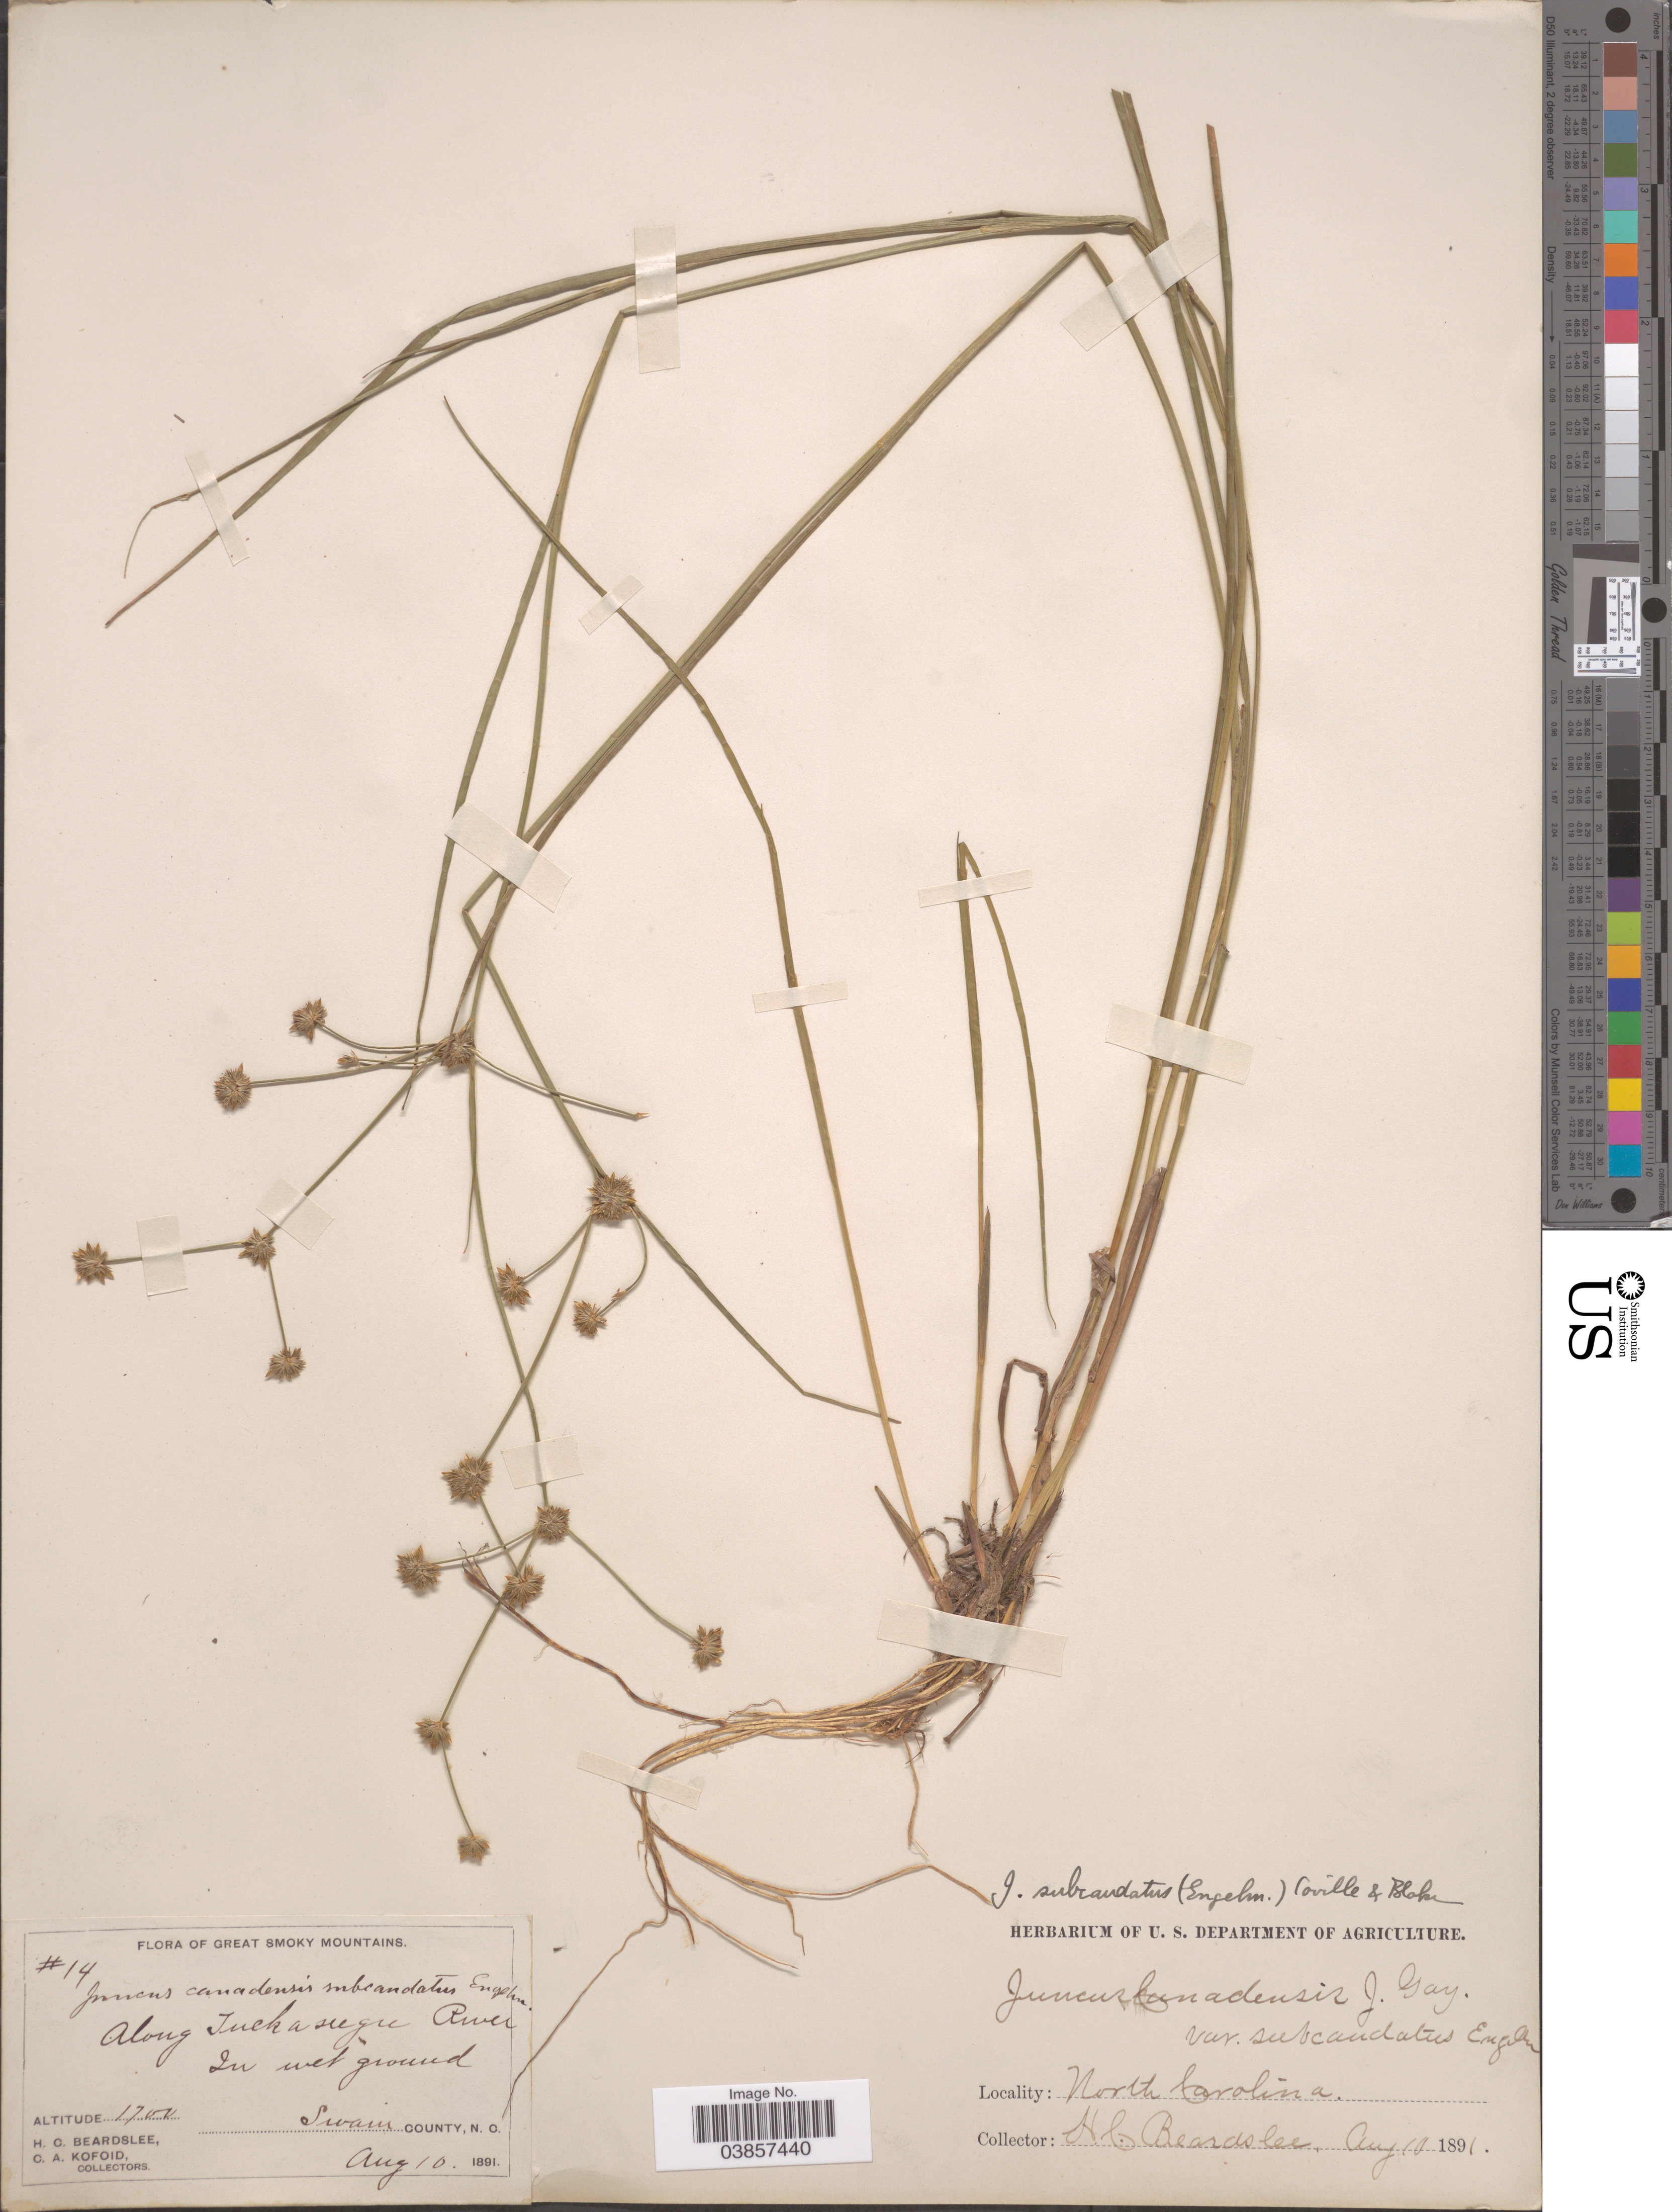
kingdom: Plantae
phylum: Tracheophyta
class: Liliopsida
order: Poales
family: Juncaceae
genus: Juncus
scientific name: Juncus subcaudatus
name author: (Engelm. ex A. Gray) Coville & S.F. Blake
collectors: H. Beardslee & C. Kofoid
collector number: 14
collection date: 1891-08-10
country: United States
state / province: North Carolina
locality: Great Smoky Mountains. Along Tuckaseegee River. Swain County.